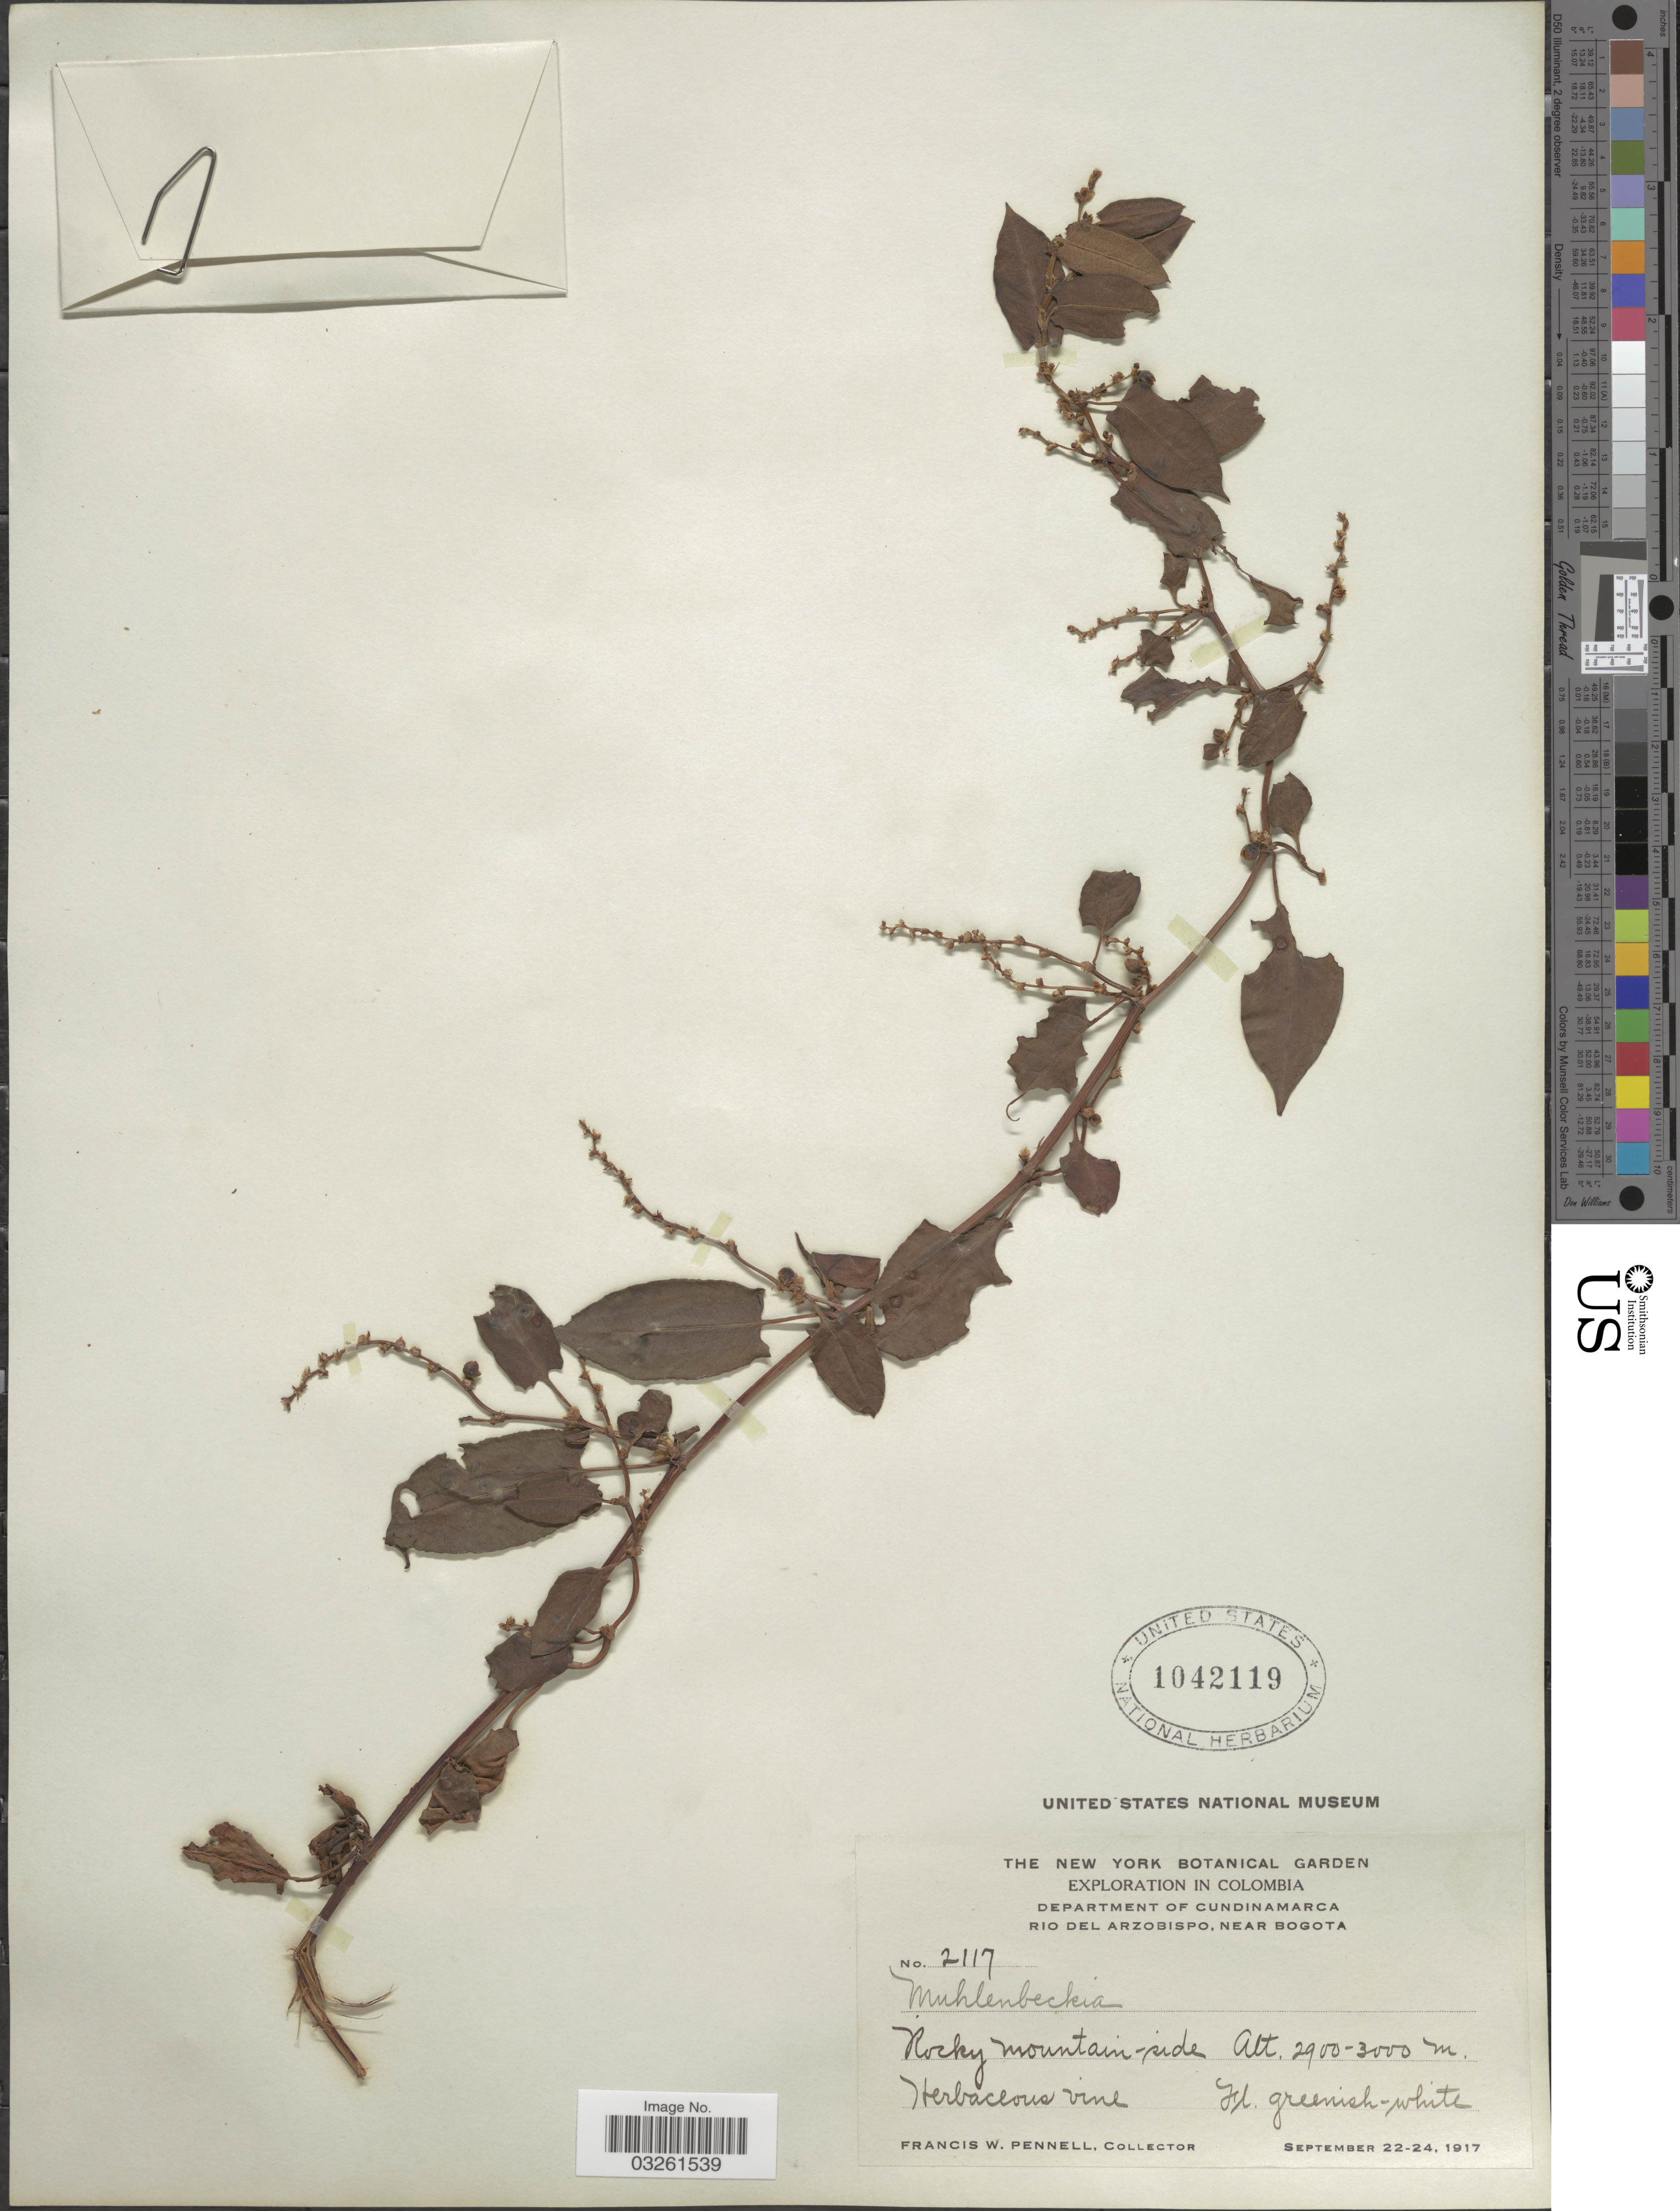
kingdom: Plantae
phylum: Tracheophyta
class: Magnoliopsida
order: Caryophyllales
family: Polygonaceae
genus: Muehlenbeckia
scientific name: Muehlenbeckia tamnifolia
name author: (Kunth) Meisn.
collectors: F. W. Pennell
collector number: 2117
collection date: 1917-09-22/1917-09-24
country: Colombia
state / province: Cundinamarca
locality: Department of Cundinamarca, Rio del Arzobispo, Near Bogota.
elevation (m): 2900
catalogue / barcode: US 1042119